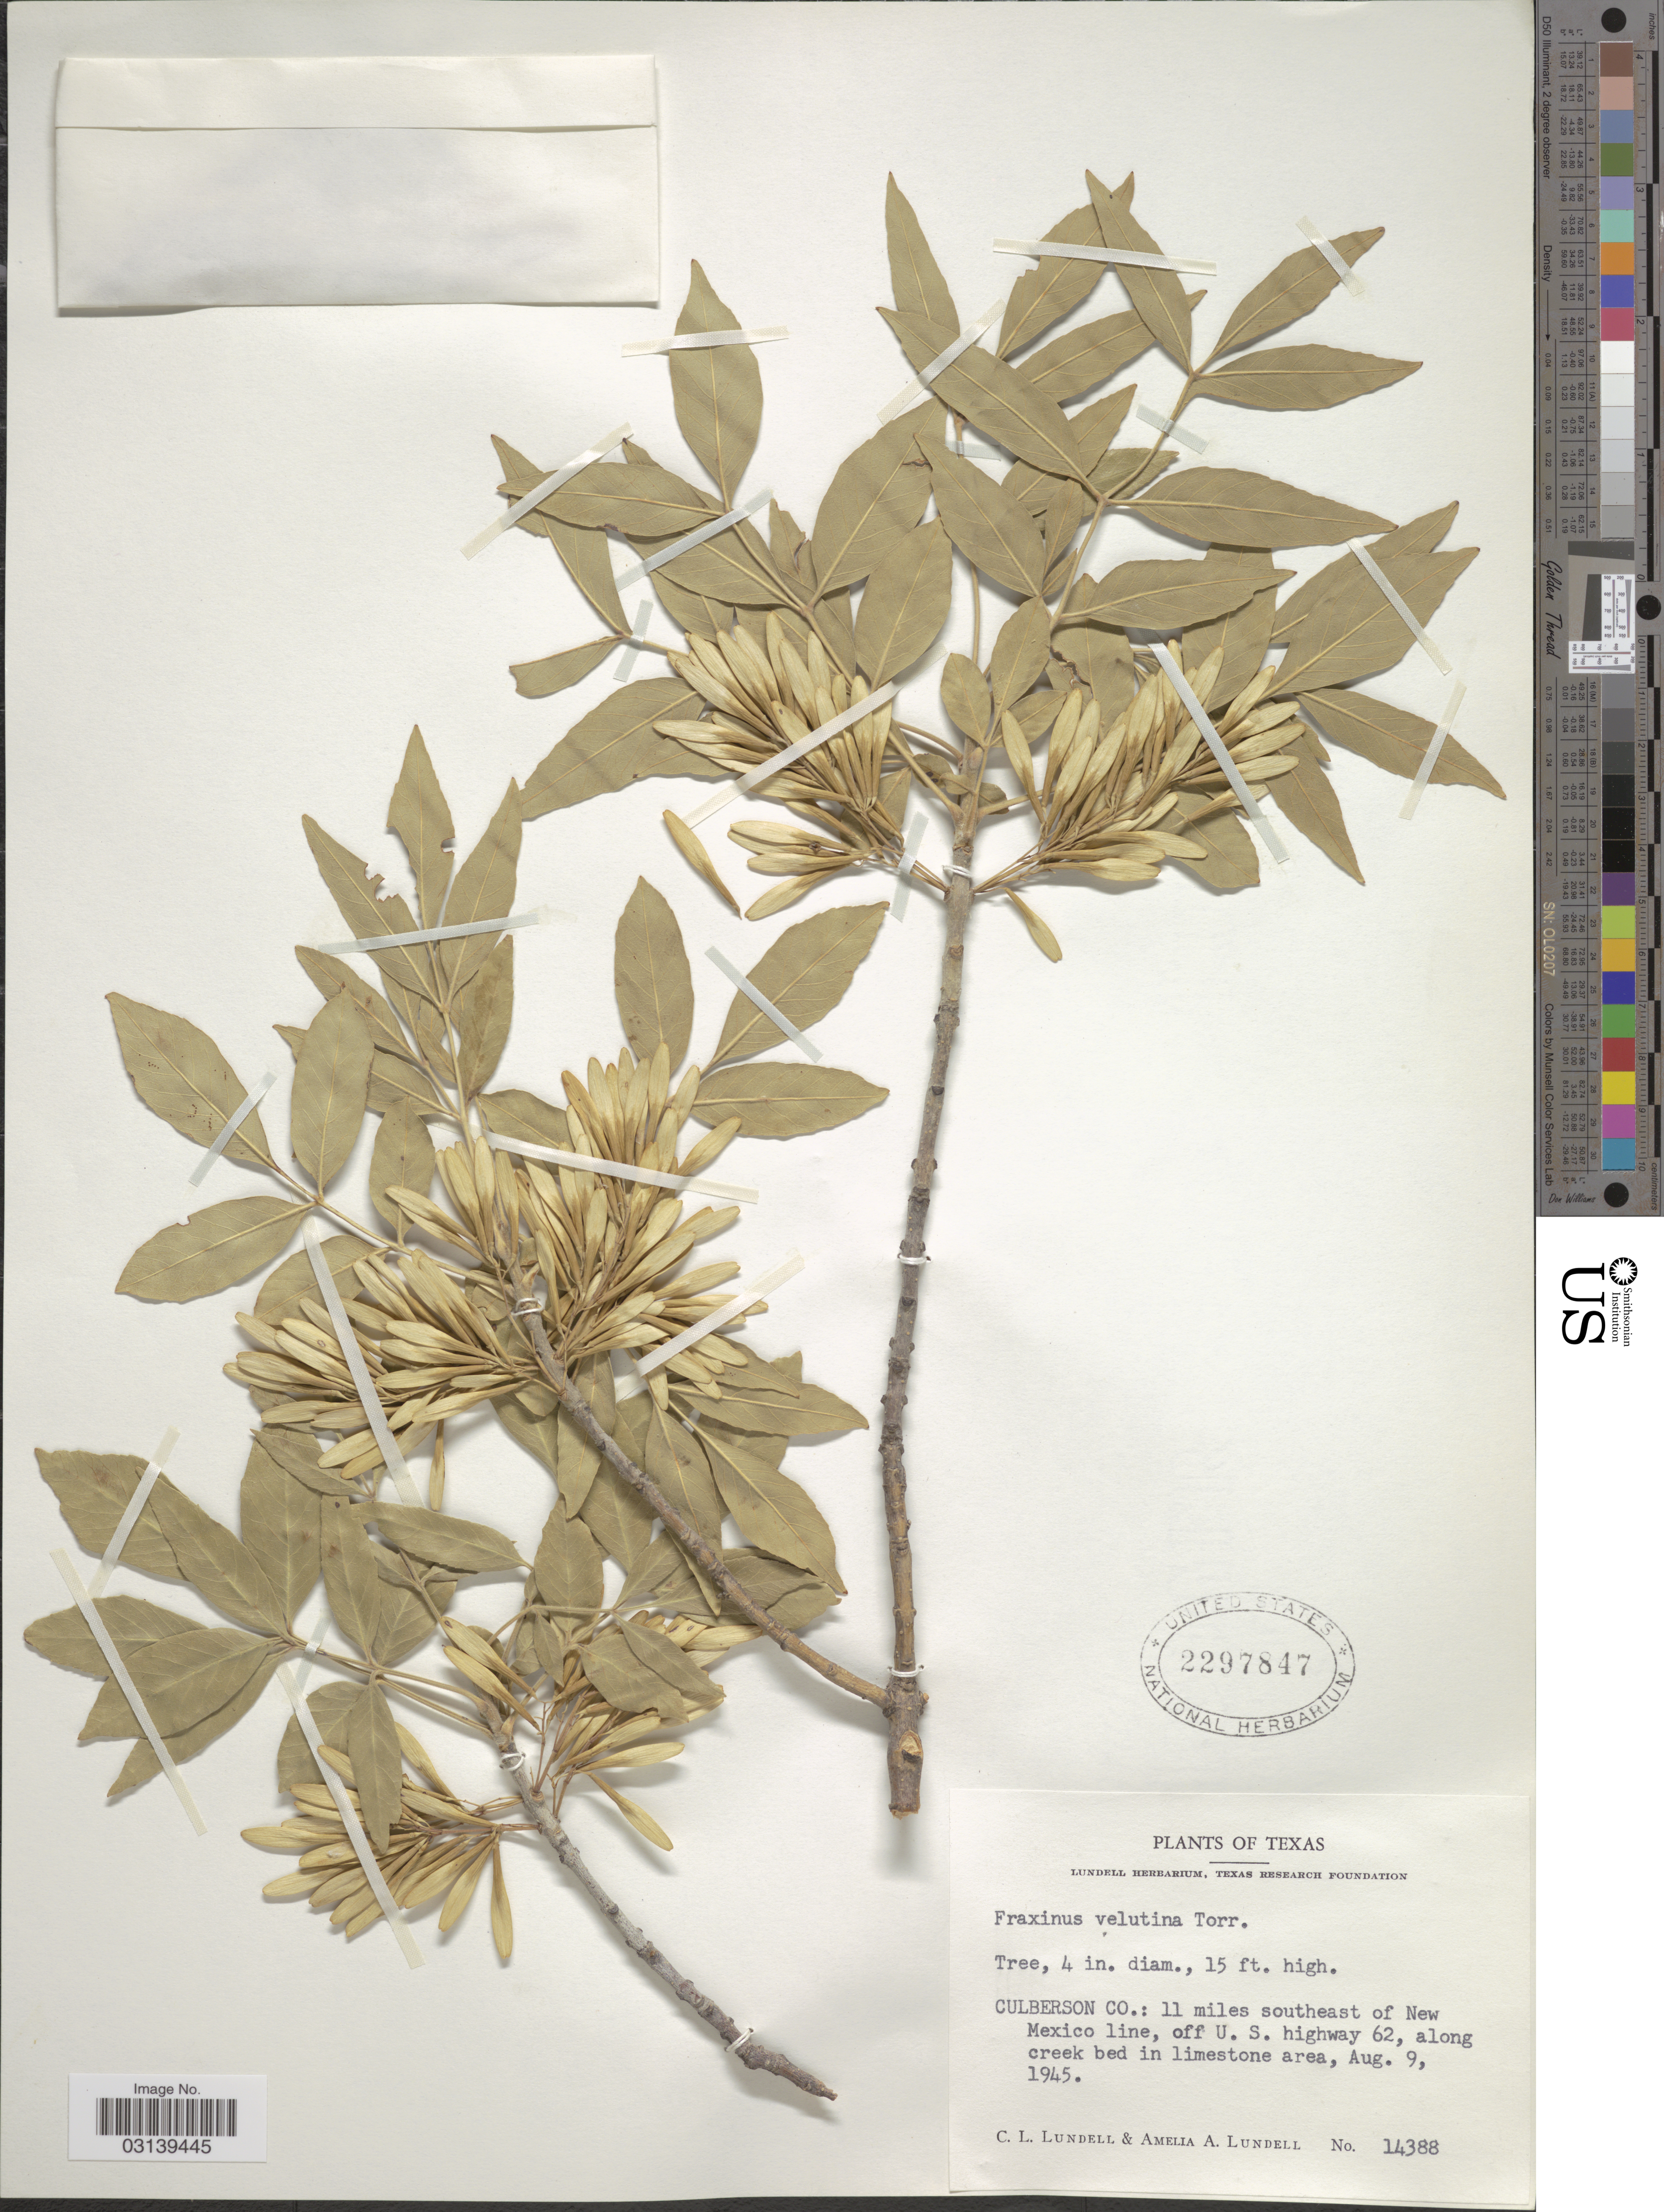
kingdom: Plantae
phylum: Tracheophyta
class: Magnoliopsida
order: Lamiales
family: Oleaceae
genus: Fraxinus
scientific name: Fraxinus velutina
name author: Torr.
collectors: C. L. Lundell & A. A. Lundell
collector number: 14388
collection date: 1945-08-09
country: United States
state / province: Texas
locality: Culberson Co.: 11 miles southeast of New Mexico line, off U.S. highway 62, along creek bed in limestone area.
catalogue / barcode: US 2297847